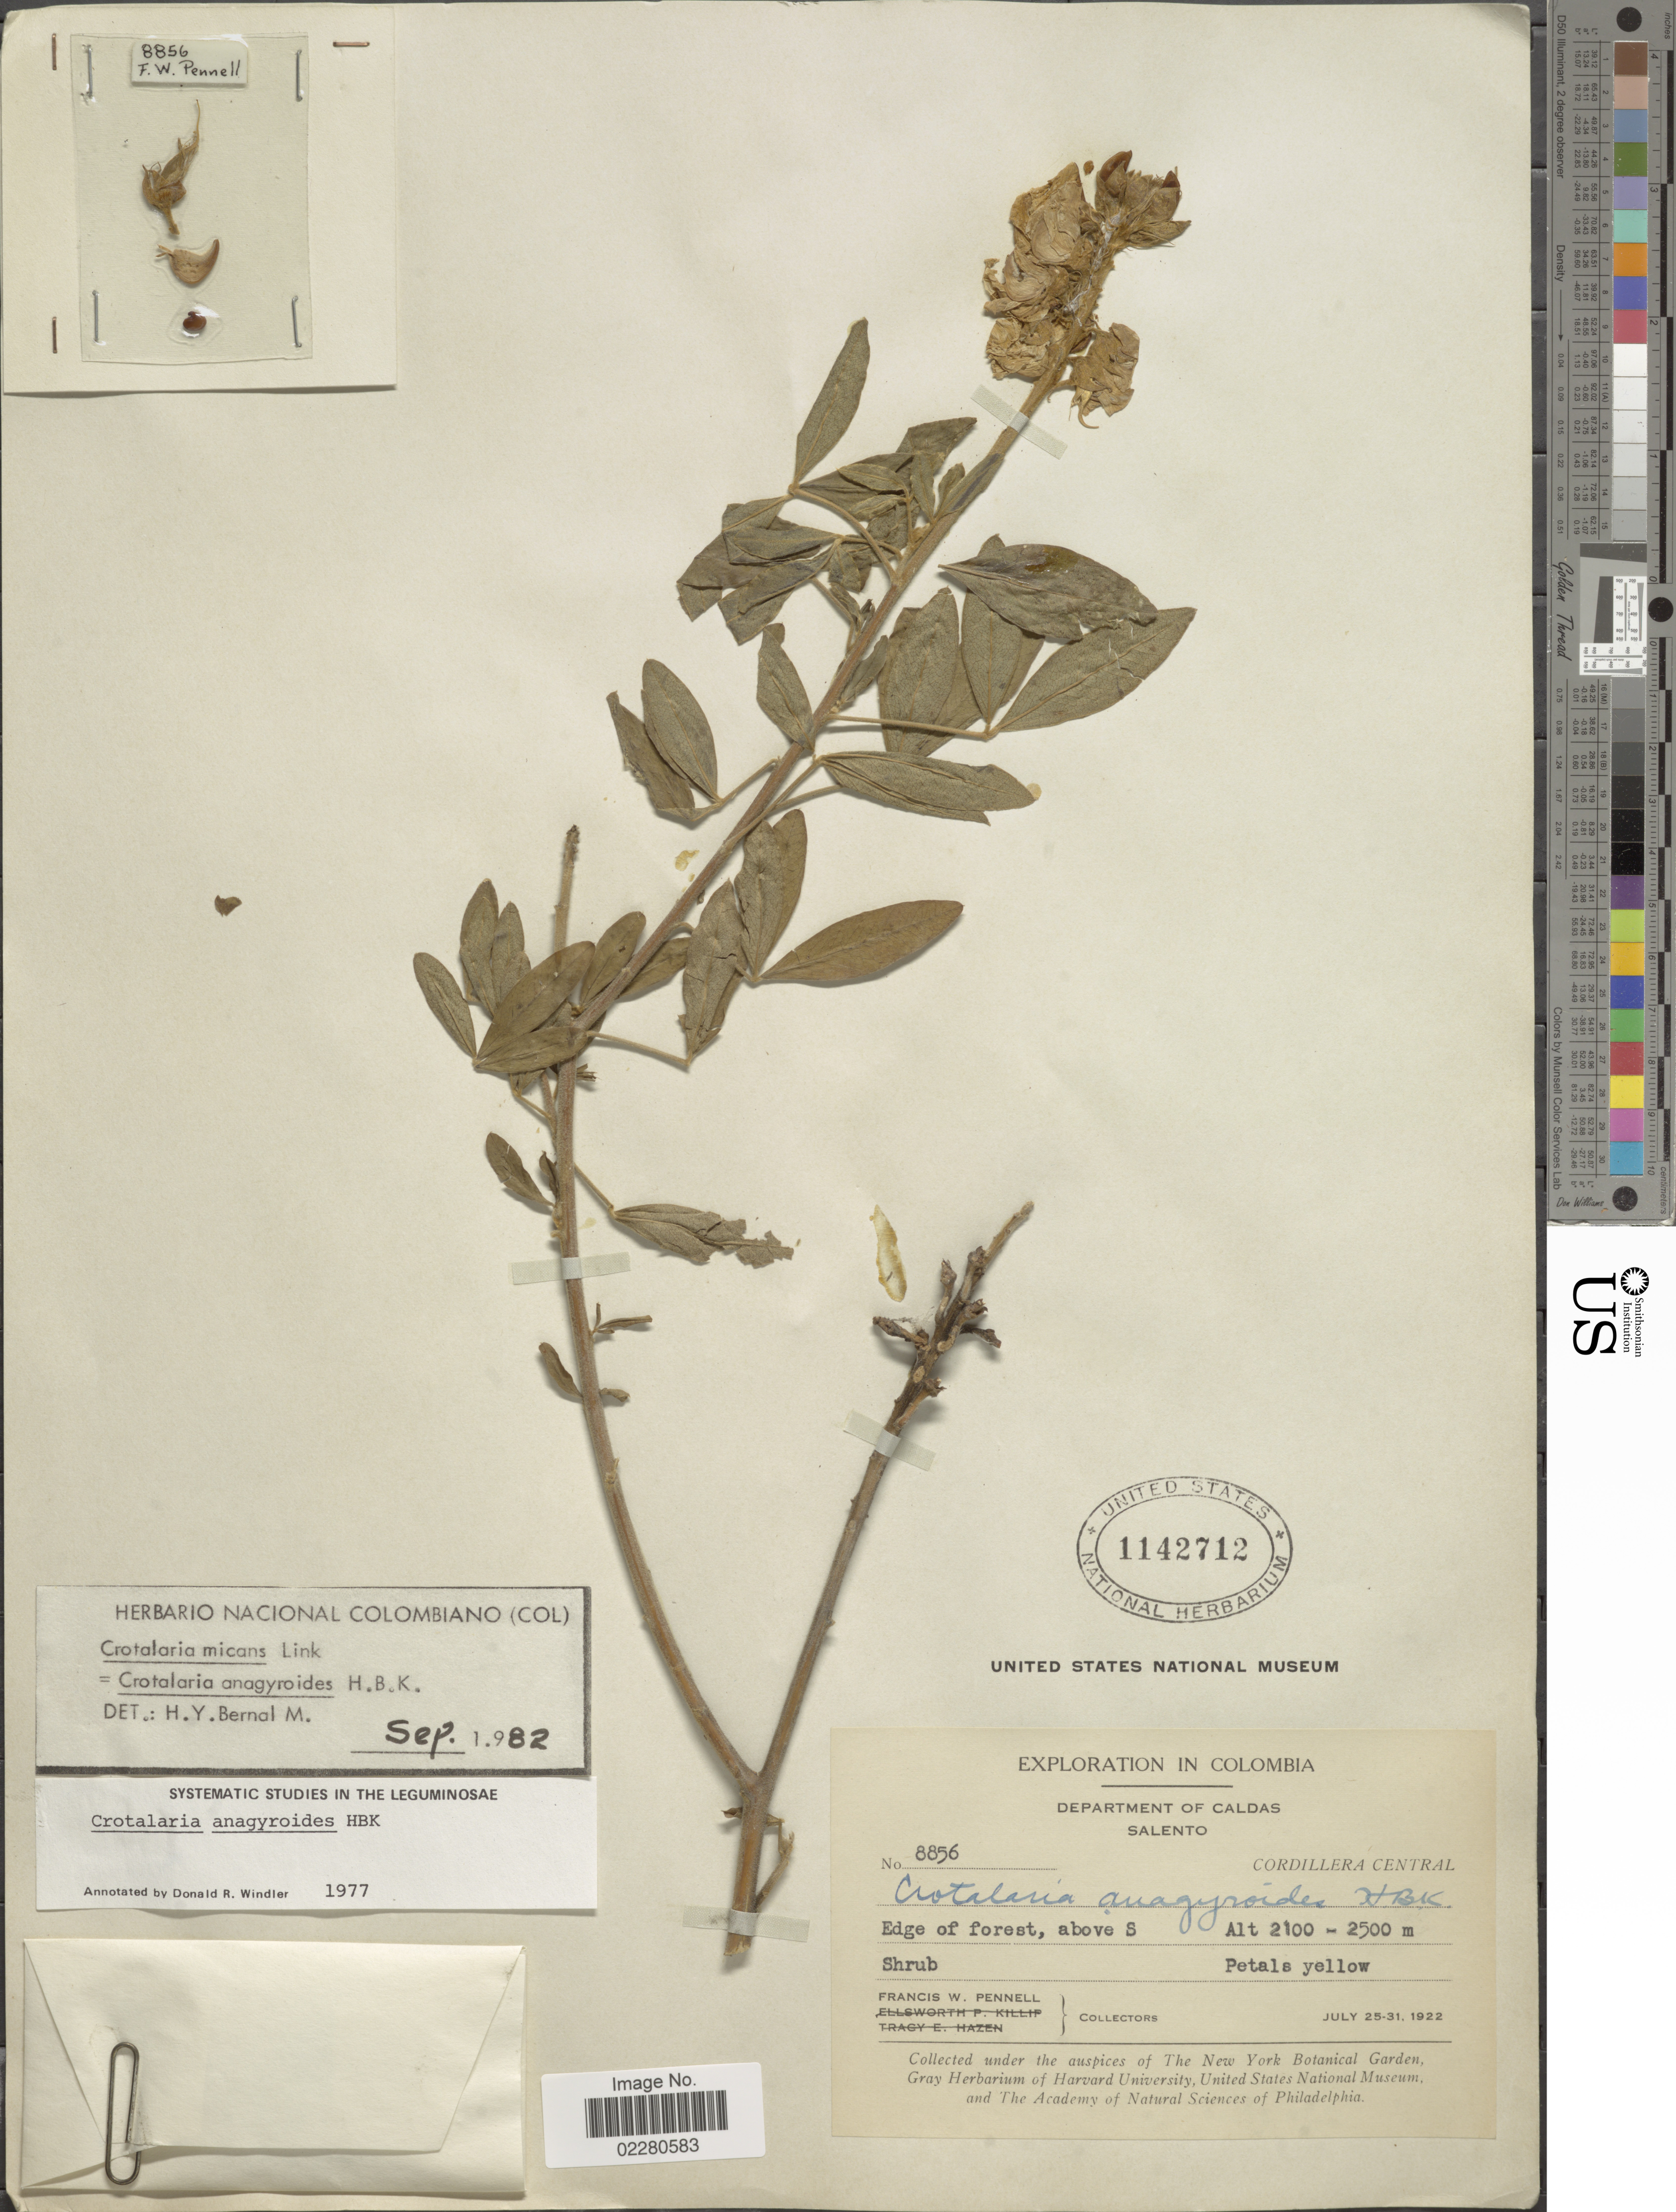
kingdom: Plantae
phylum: Tracheophyta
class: Magnoliopsida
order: Fabales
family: Fabaceae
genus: Crotalaria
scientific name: Crotalaria anagyroides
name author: Kunth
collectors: F. W. Pennell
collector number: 8856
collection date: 1922-07-25/1922-07-31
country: Colombia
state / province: Caldas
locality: Department of Caldas. Salento. Cordillera Central. Edge of forest, above S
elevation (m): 2100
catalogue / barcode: US 1142712